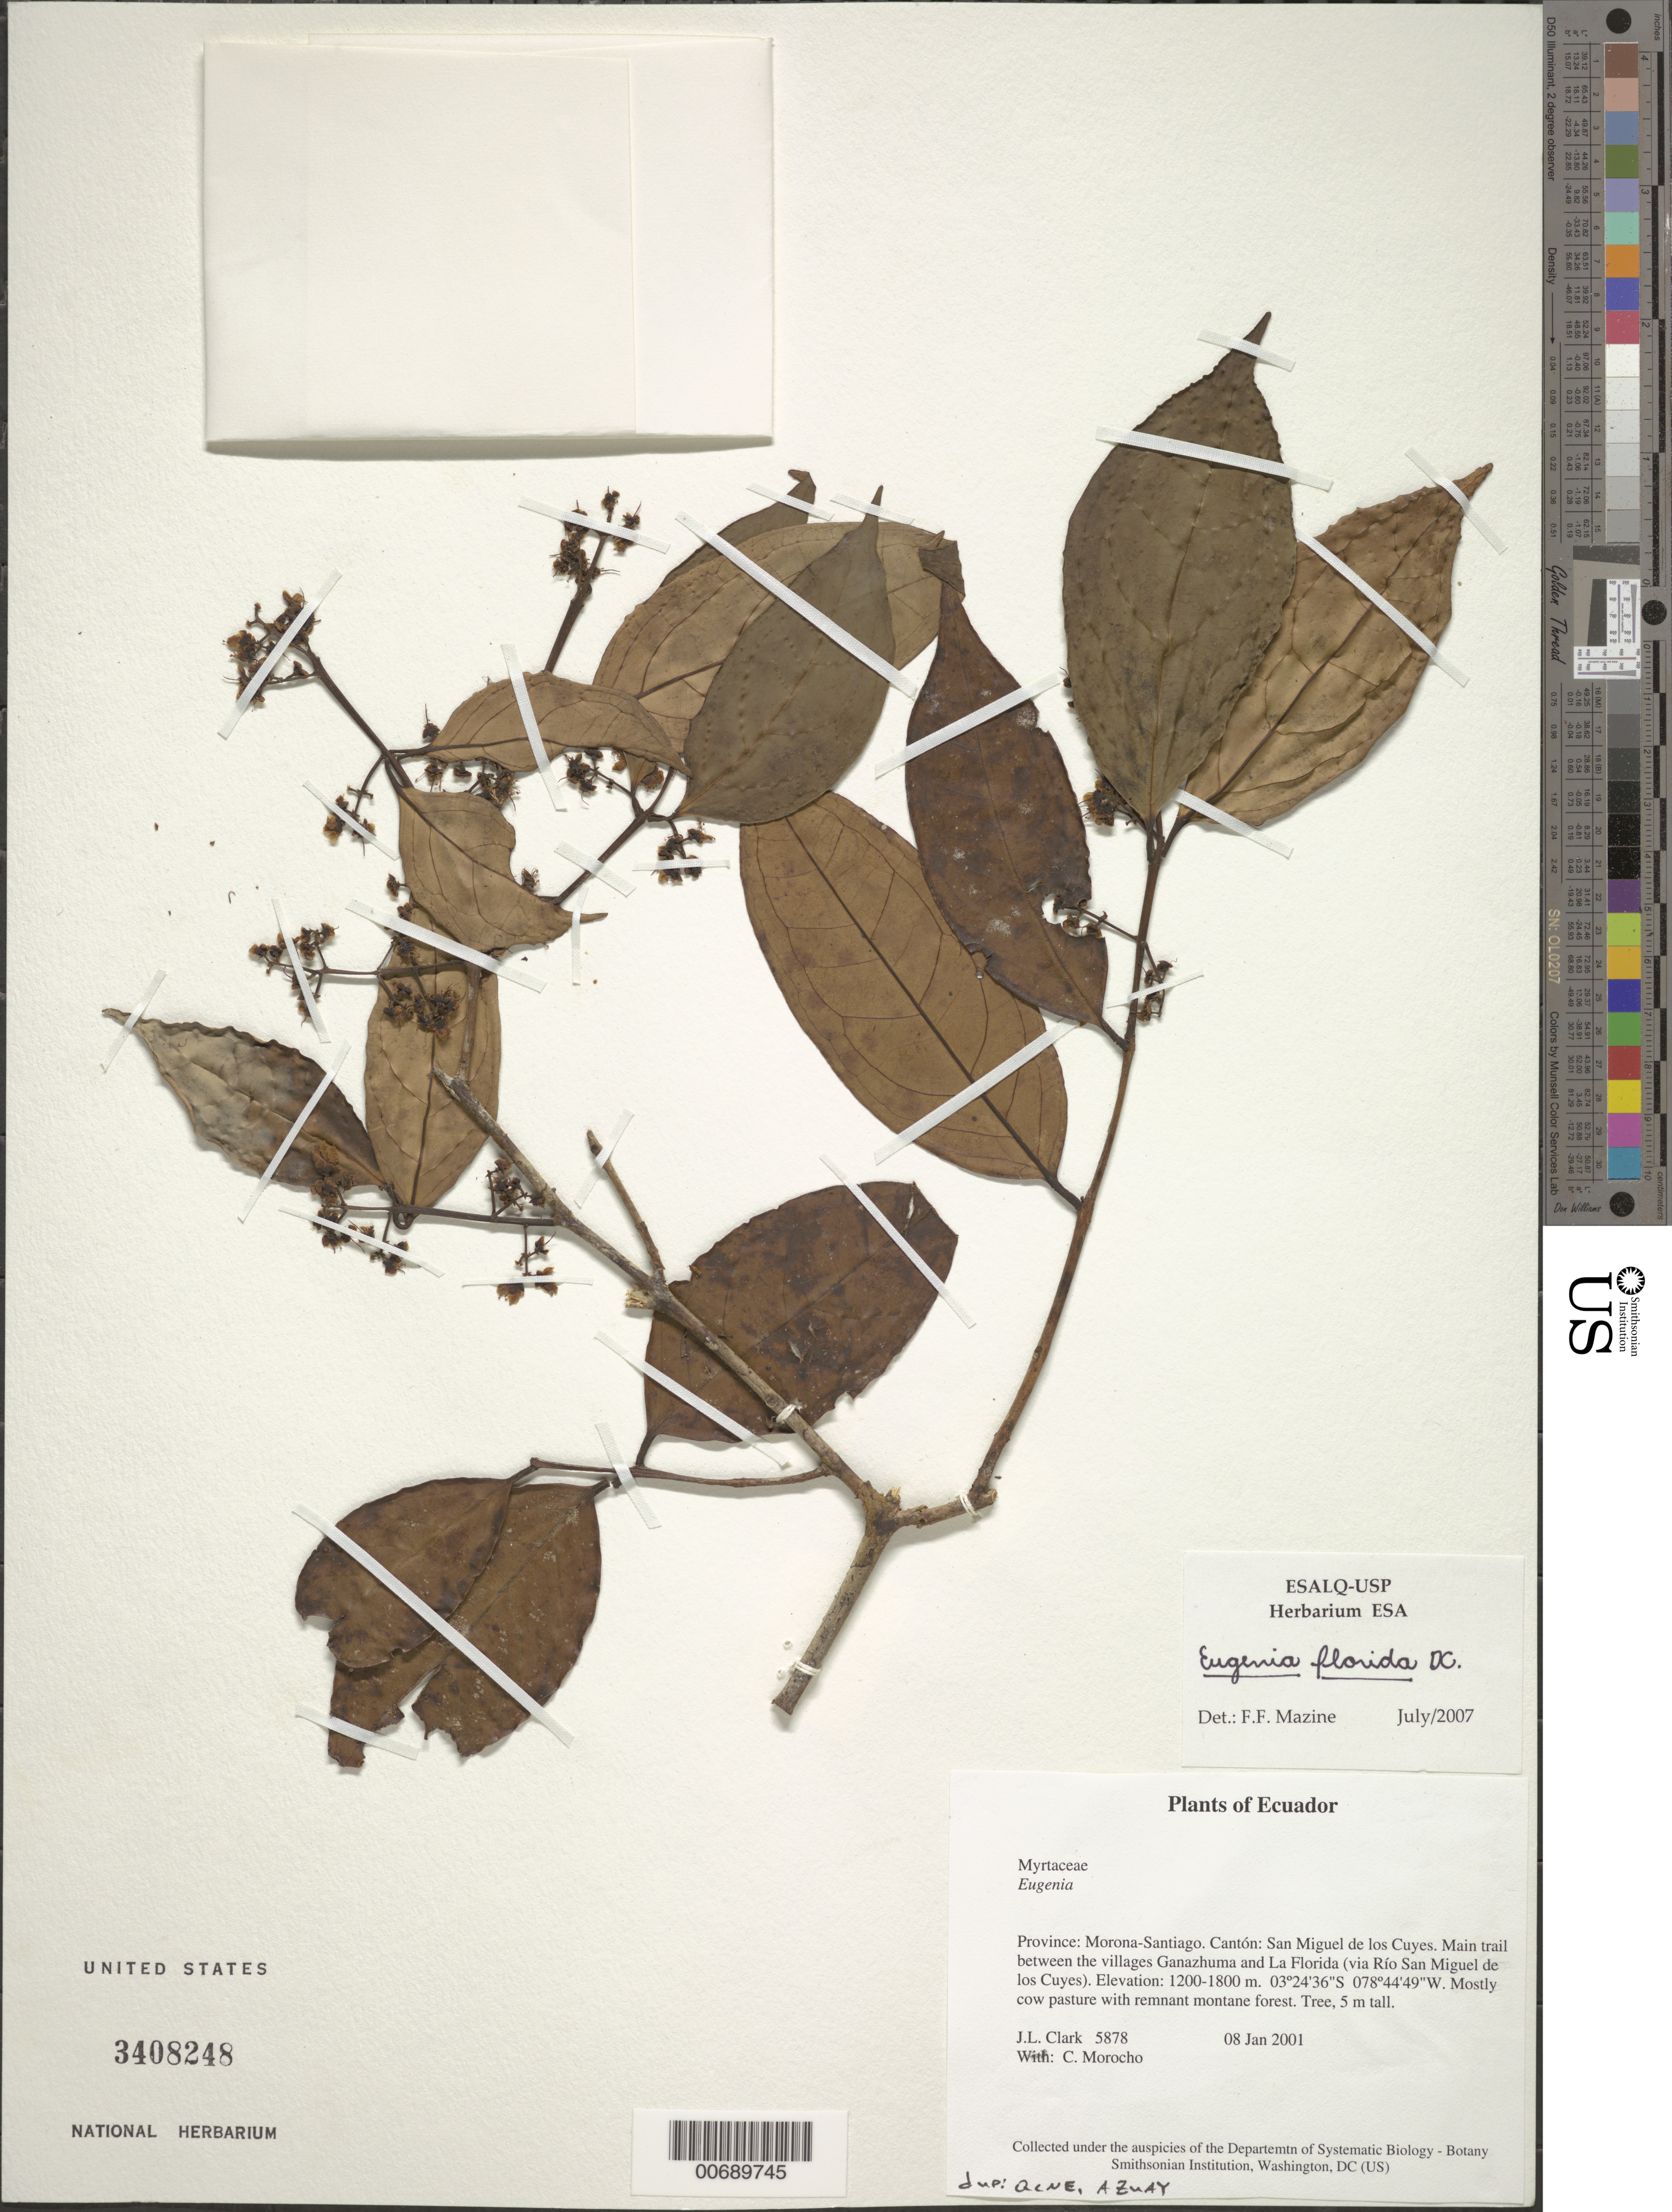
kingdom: Plantae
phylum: Tracheophyta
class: Magnoliopsida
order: Myrtales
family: Myrtaceae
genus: Eugenia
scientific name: Eugenia sp.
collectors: J. L. Clark & C. Morocho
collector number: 5878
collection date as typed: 08 Jan 2001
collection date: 2001-01-08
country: Ecuador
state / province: Morona-Santiago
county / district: San Miguel de los Cuyes ?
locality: Main Trail between the Villages Ganazhuma and La Florida (via Río Sal Miguel de los Cuyes). [Sal Miguel de Cuyes is listed as a city not a Canton of Morona-Santiago.]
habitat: Mostly cow pasture with remnant montane forest.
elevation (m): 1200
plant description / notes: AZUAY, QCNE, US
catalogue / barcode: US 3408248